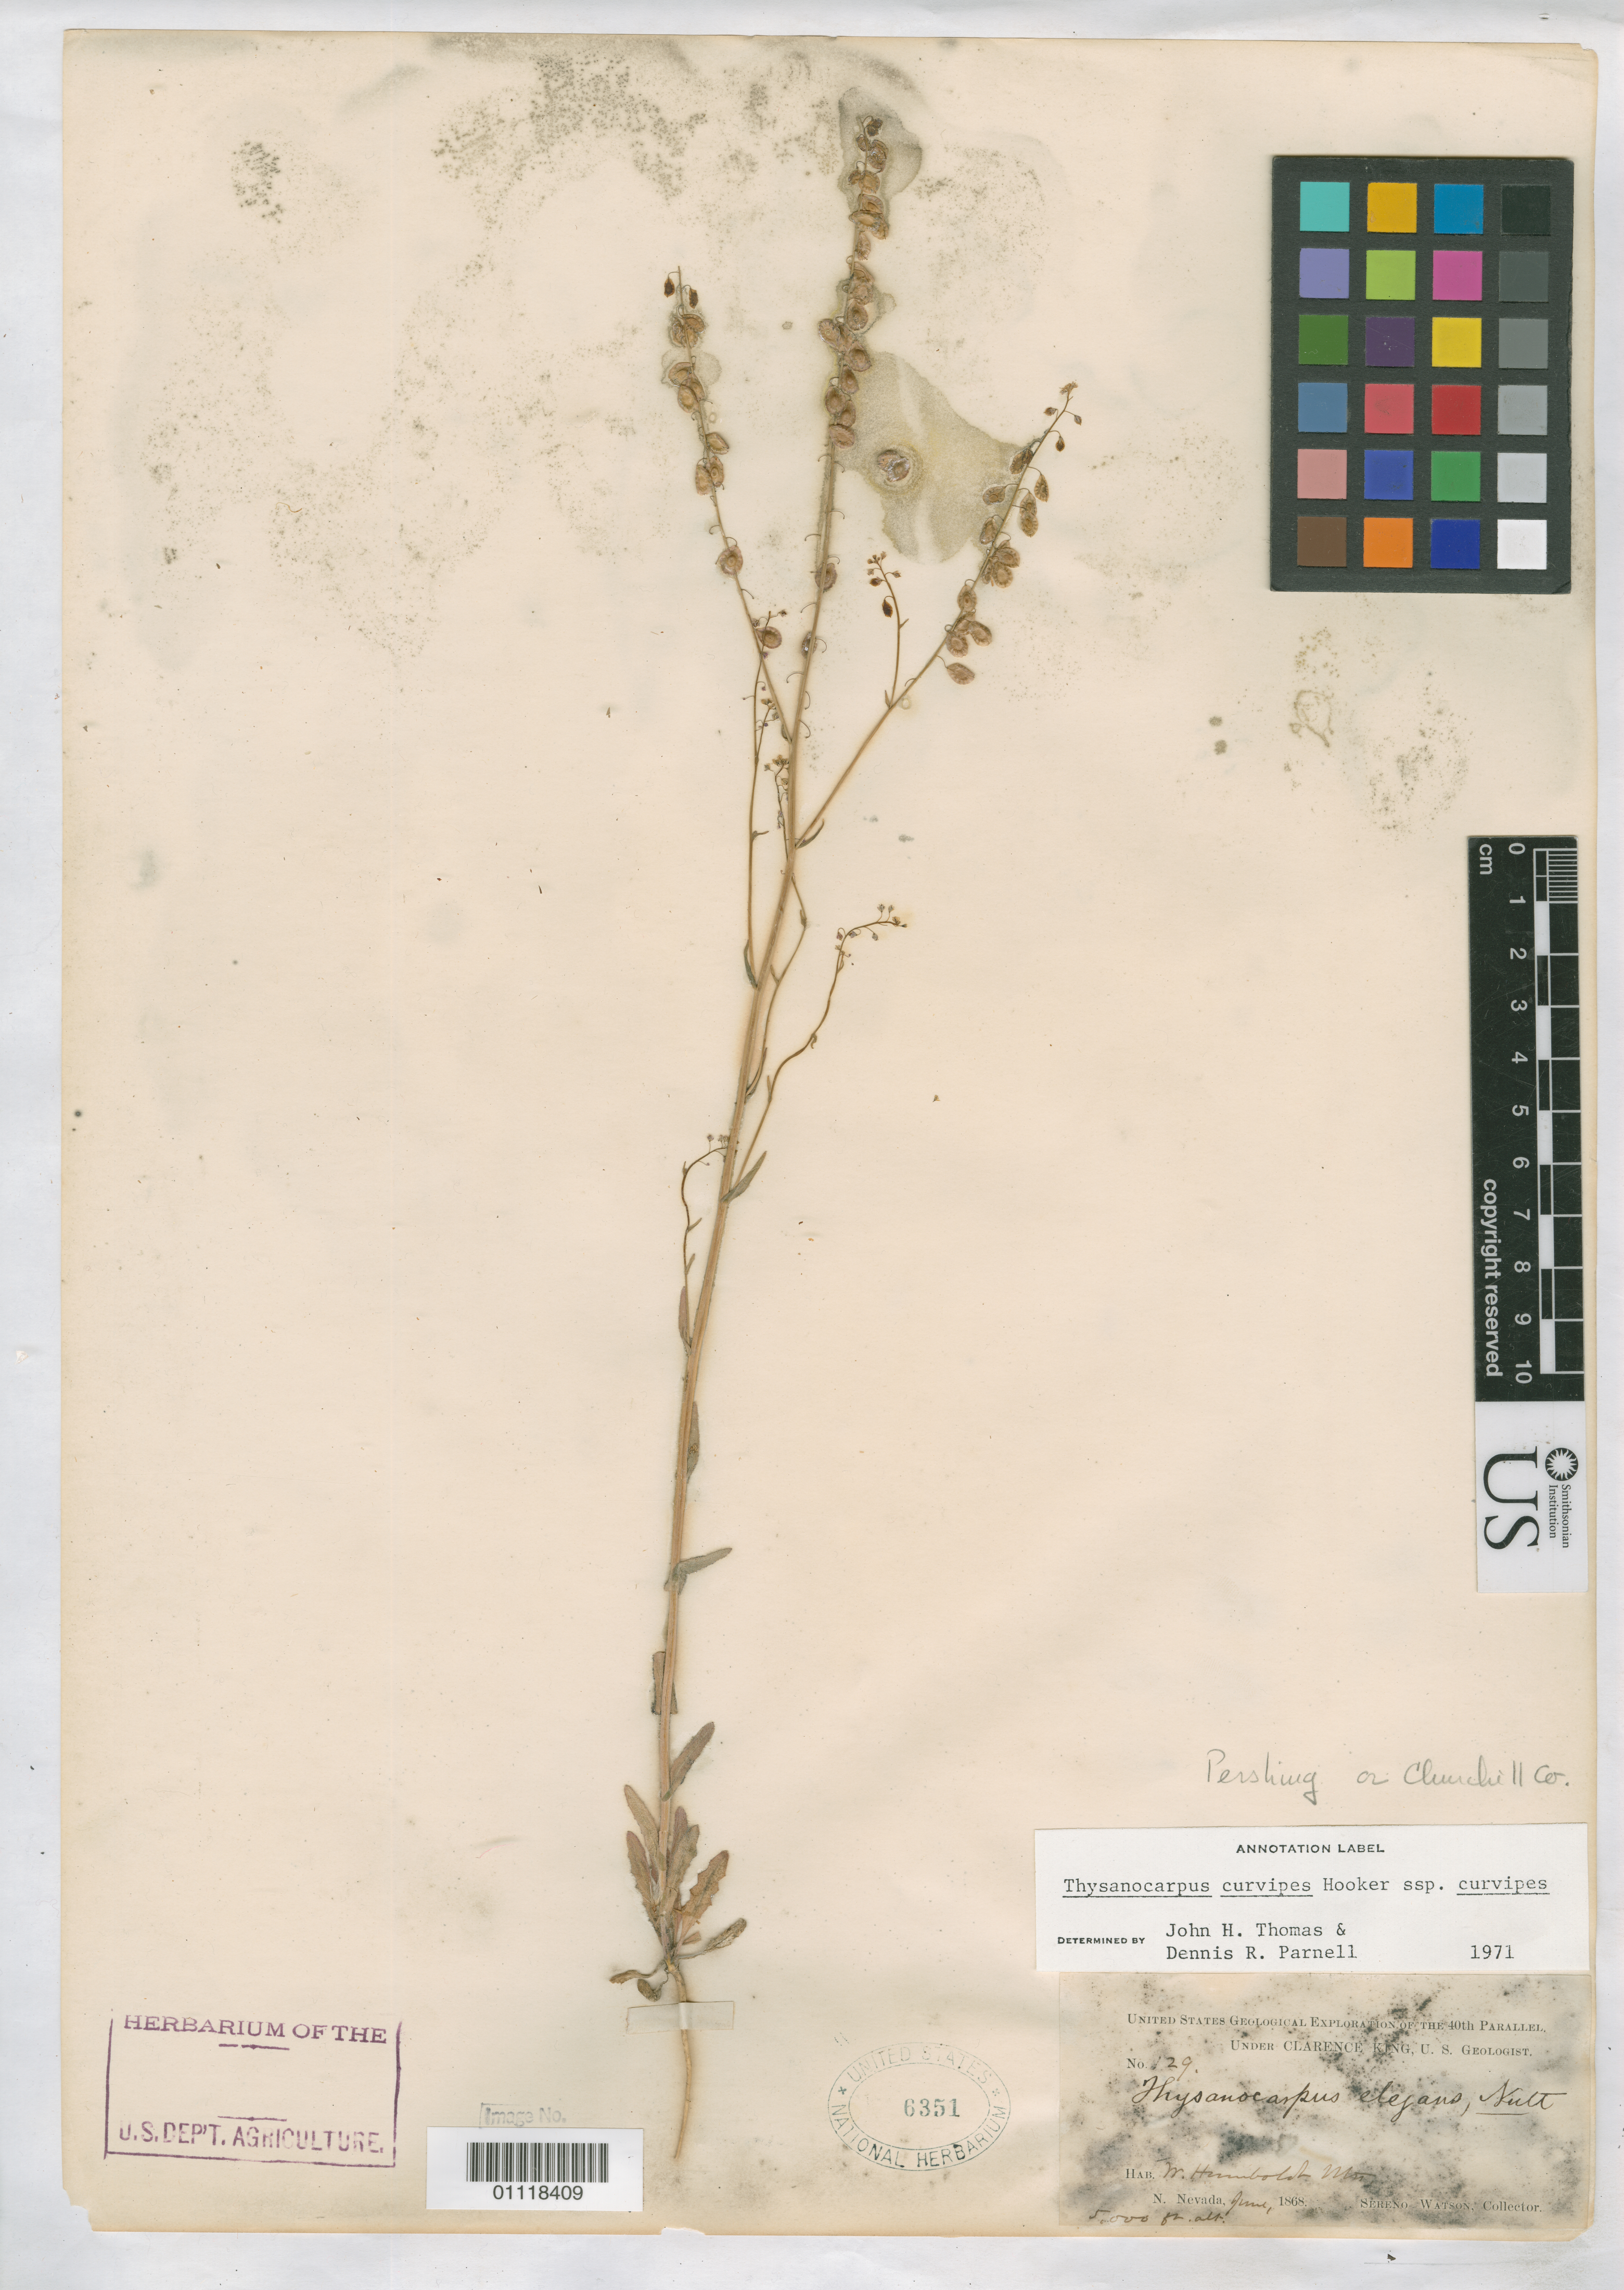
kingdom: Plantae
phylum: Tracheophyta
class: Magnoliopsida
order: Brassicales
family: Brassicaceae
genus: Thysanocarpus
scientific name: Thysanocarpus curvipes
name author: Hook.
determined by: Thomas, J. H.; Parnell, D. R.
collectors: S. Watson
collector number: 129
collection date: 1868-06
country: United States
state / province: Nevada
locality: W. Humboldt Mts., N. Nevada.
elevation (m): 1524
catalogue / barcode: US 6351